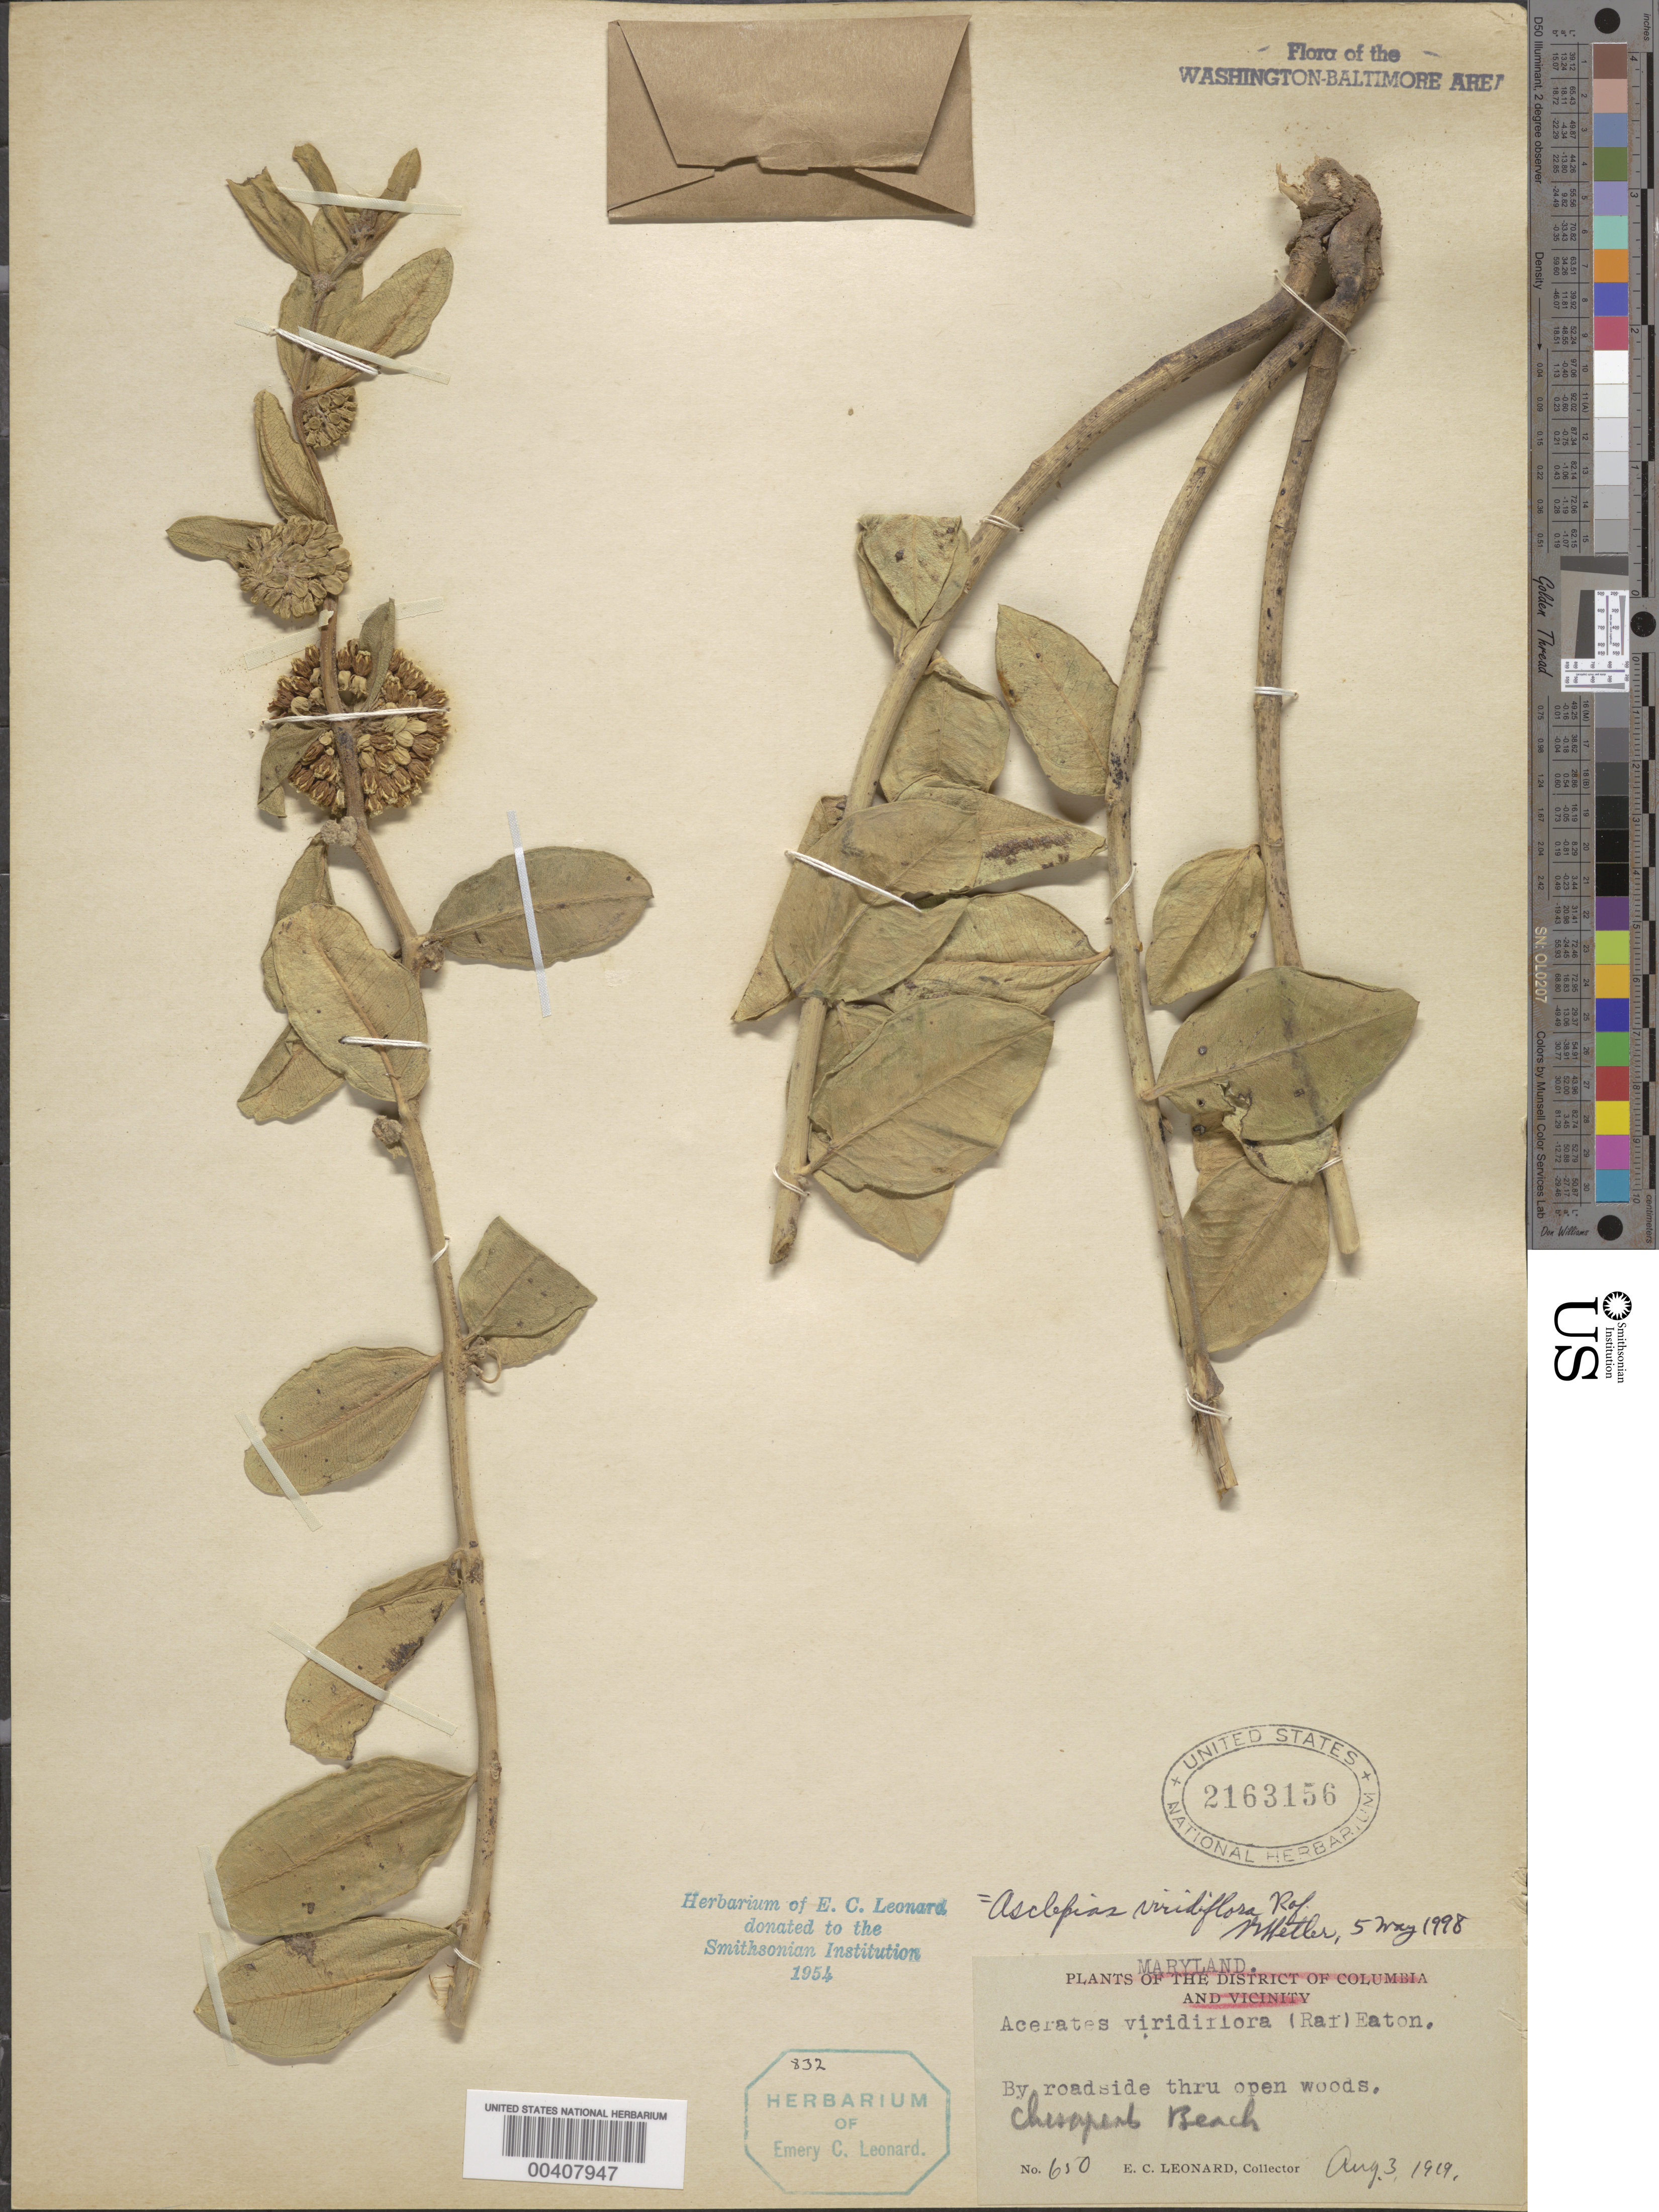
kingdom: Plantae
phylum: Tracheophyta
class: Magnoliopsida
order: Gentianales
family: Apocynaceae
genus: Asclepias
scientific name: Asclepias viridiflora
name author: Raf.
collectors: E. C. Leonard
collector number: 650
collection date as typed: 03 Aug 1919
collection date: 1919-08-03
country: United States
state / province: Maryland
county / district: Calvert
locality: Chesapeake Beach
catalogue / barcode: US 2163156